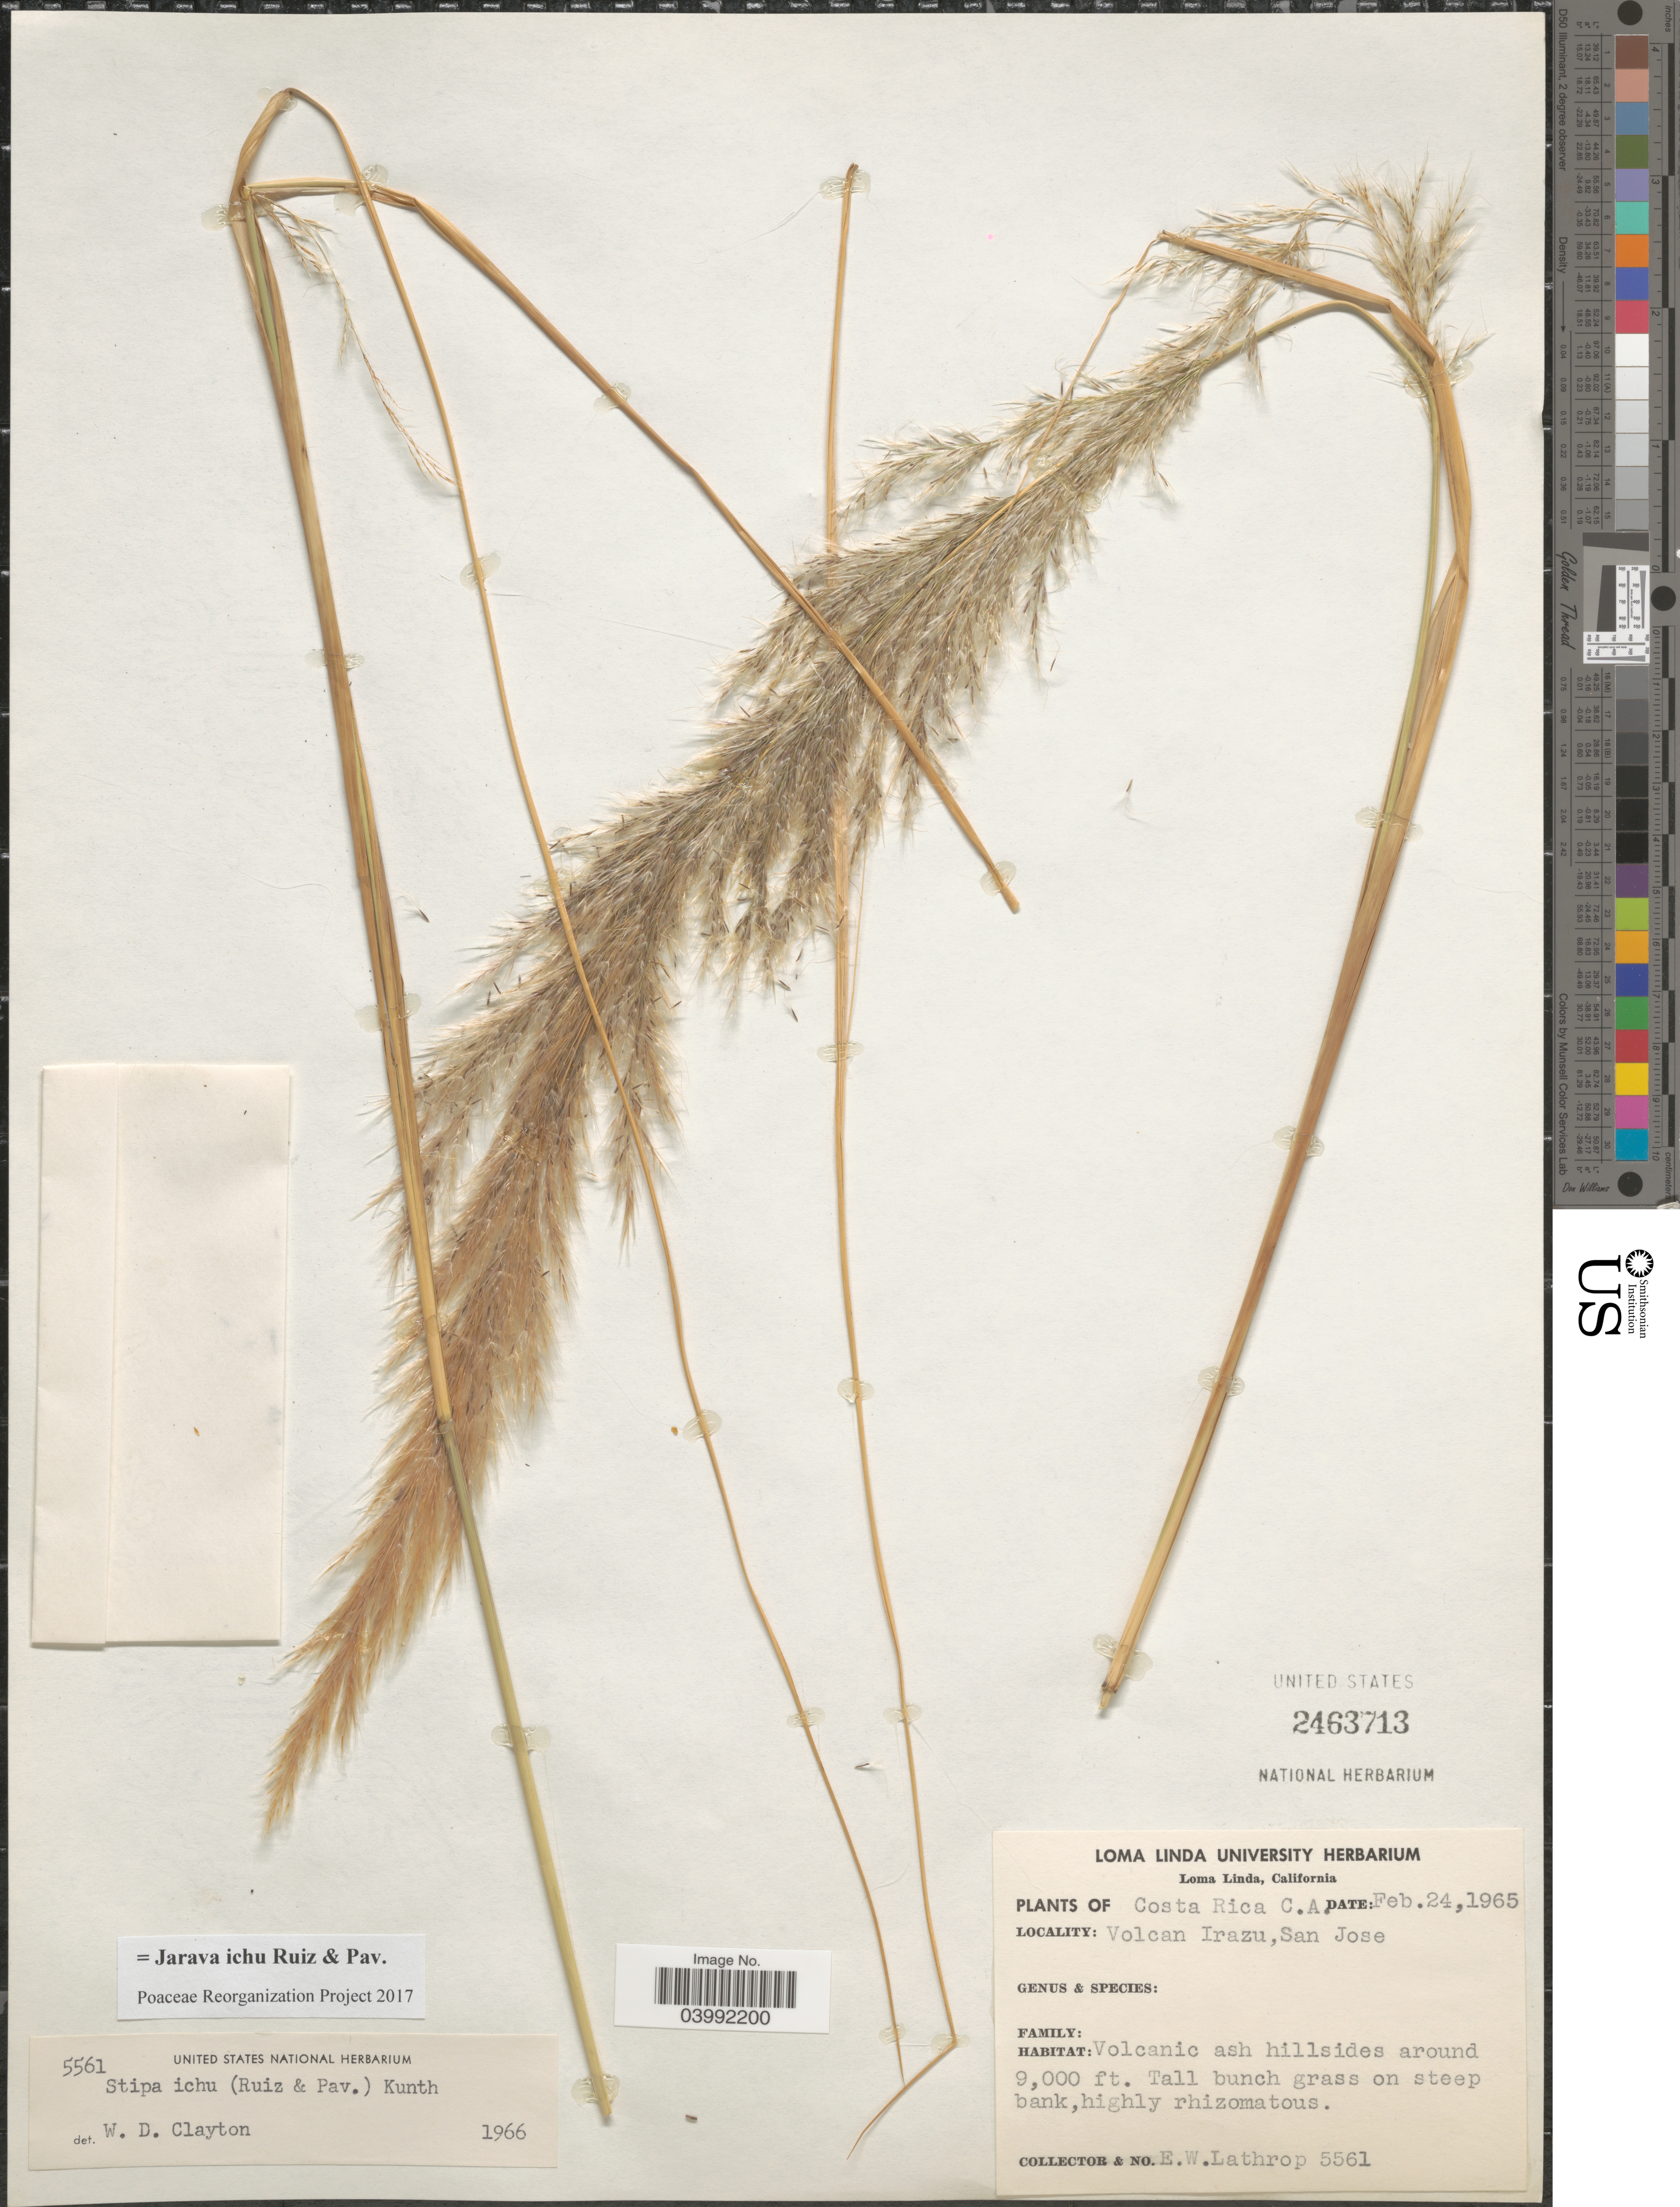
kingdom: Plantae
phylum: Tracheophyta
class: Liliopsida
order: Poales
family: Poaceae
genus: Jarava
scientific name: Jarava ichu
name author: Ruiz & Pav.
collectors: E. W. Lathrop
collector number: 5561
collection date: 1965-02-24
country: Costa Rica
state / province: San José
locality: Volcan Irazu. Volcanic ash hillsides.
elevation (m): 2743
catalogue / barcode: US 2463713